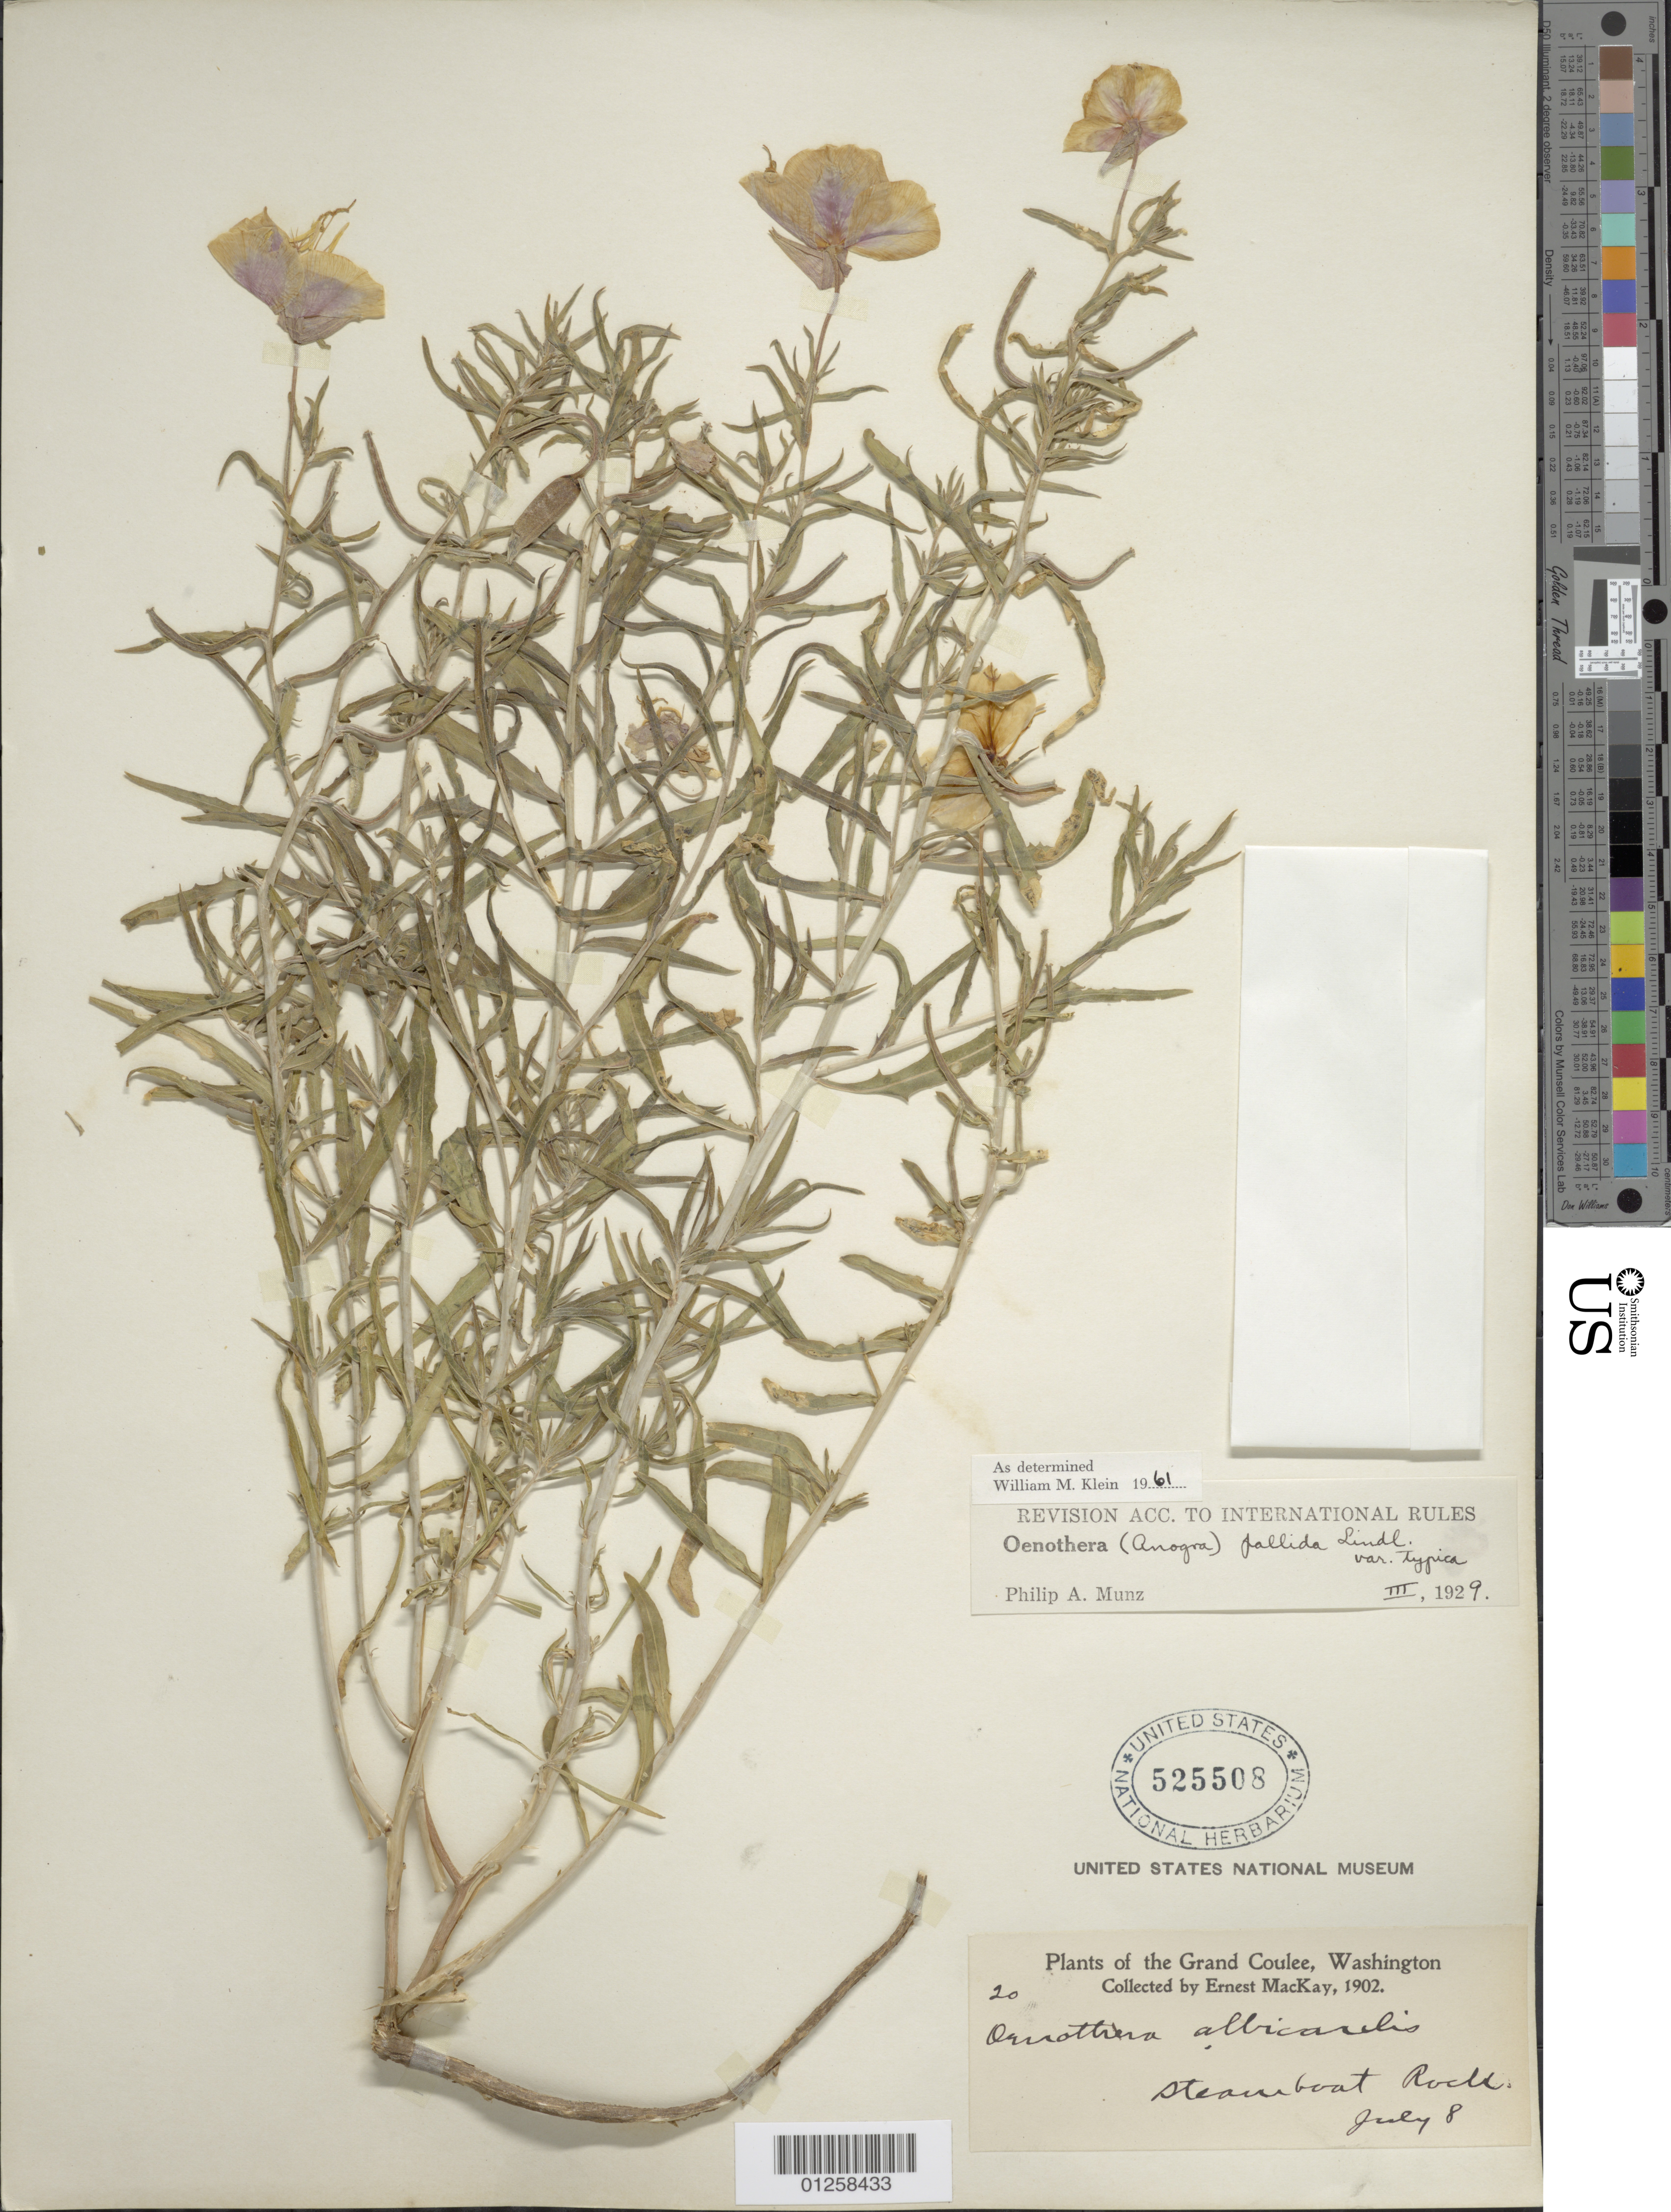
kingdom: Plantae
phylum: Tracheophyta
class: Magnoliopsida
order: Myrtales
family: Onagraceae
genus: Oenothera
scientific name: Oenothera pallida subsp. pallida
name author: Lindl.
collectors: E. MacKay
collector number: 20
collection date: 1902-07-08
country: United States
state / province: Washington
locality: Steamboat Rock.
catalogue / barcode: US 525508